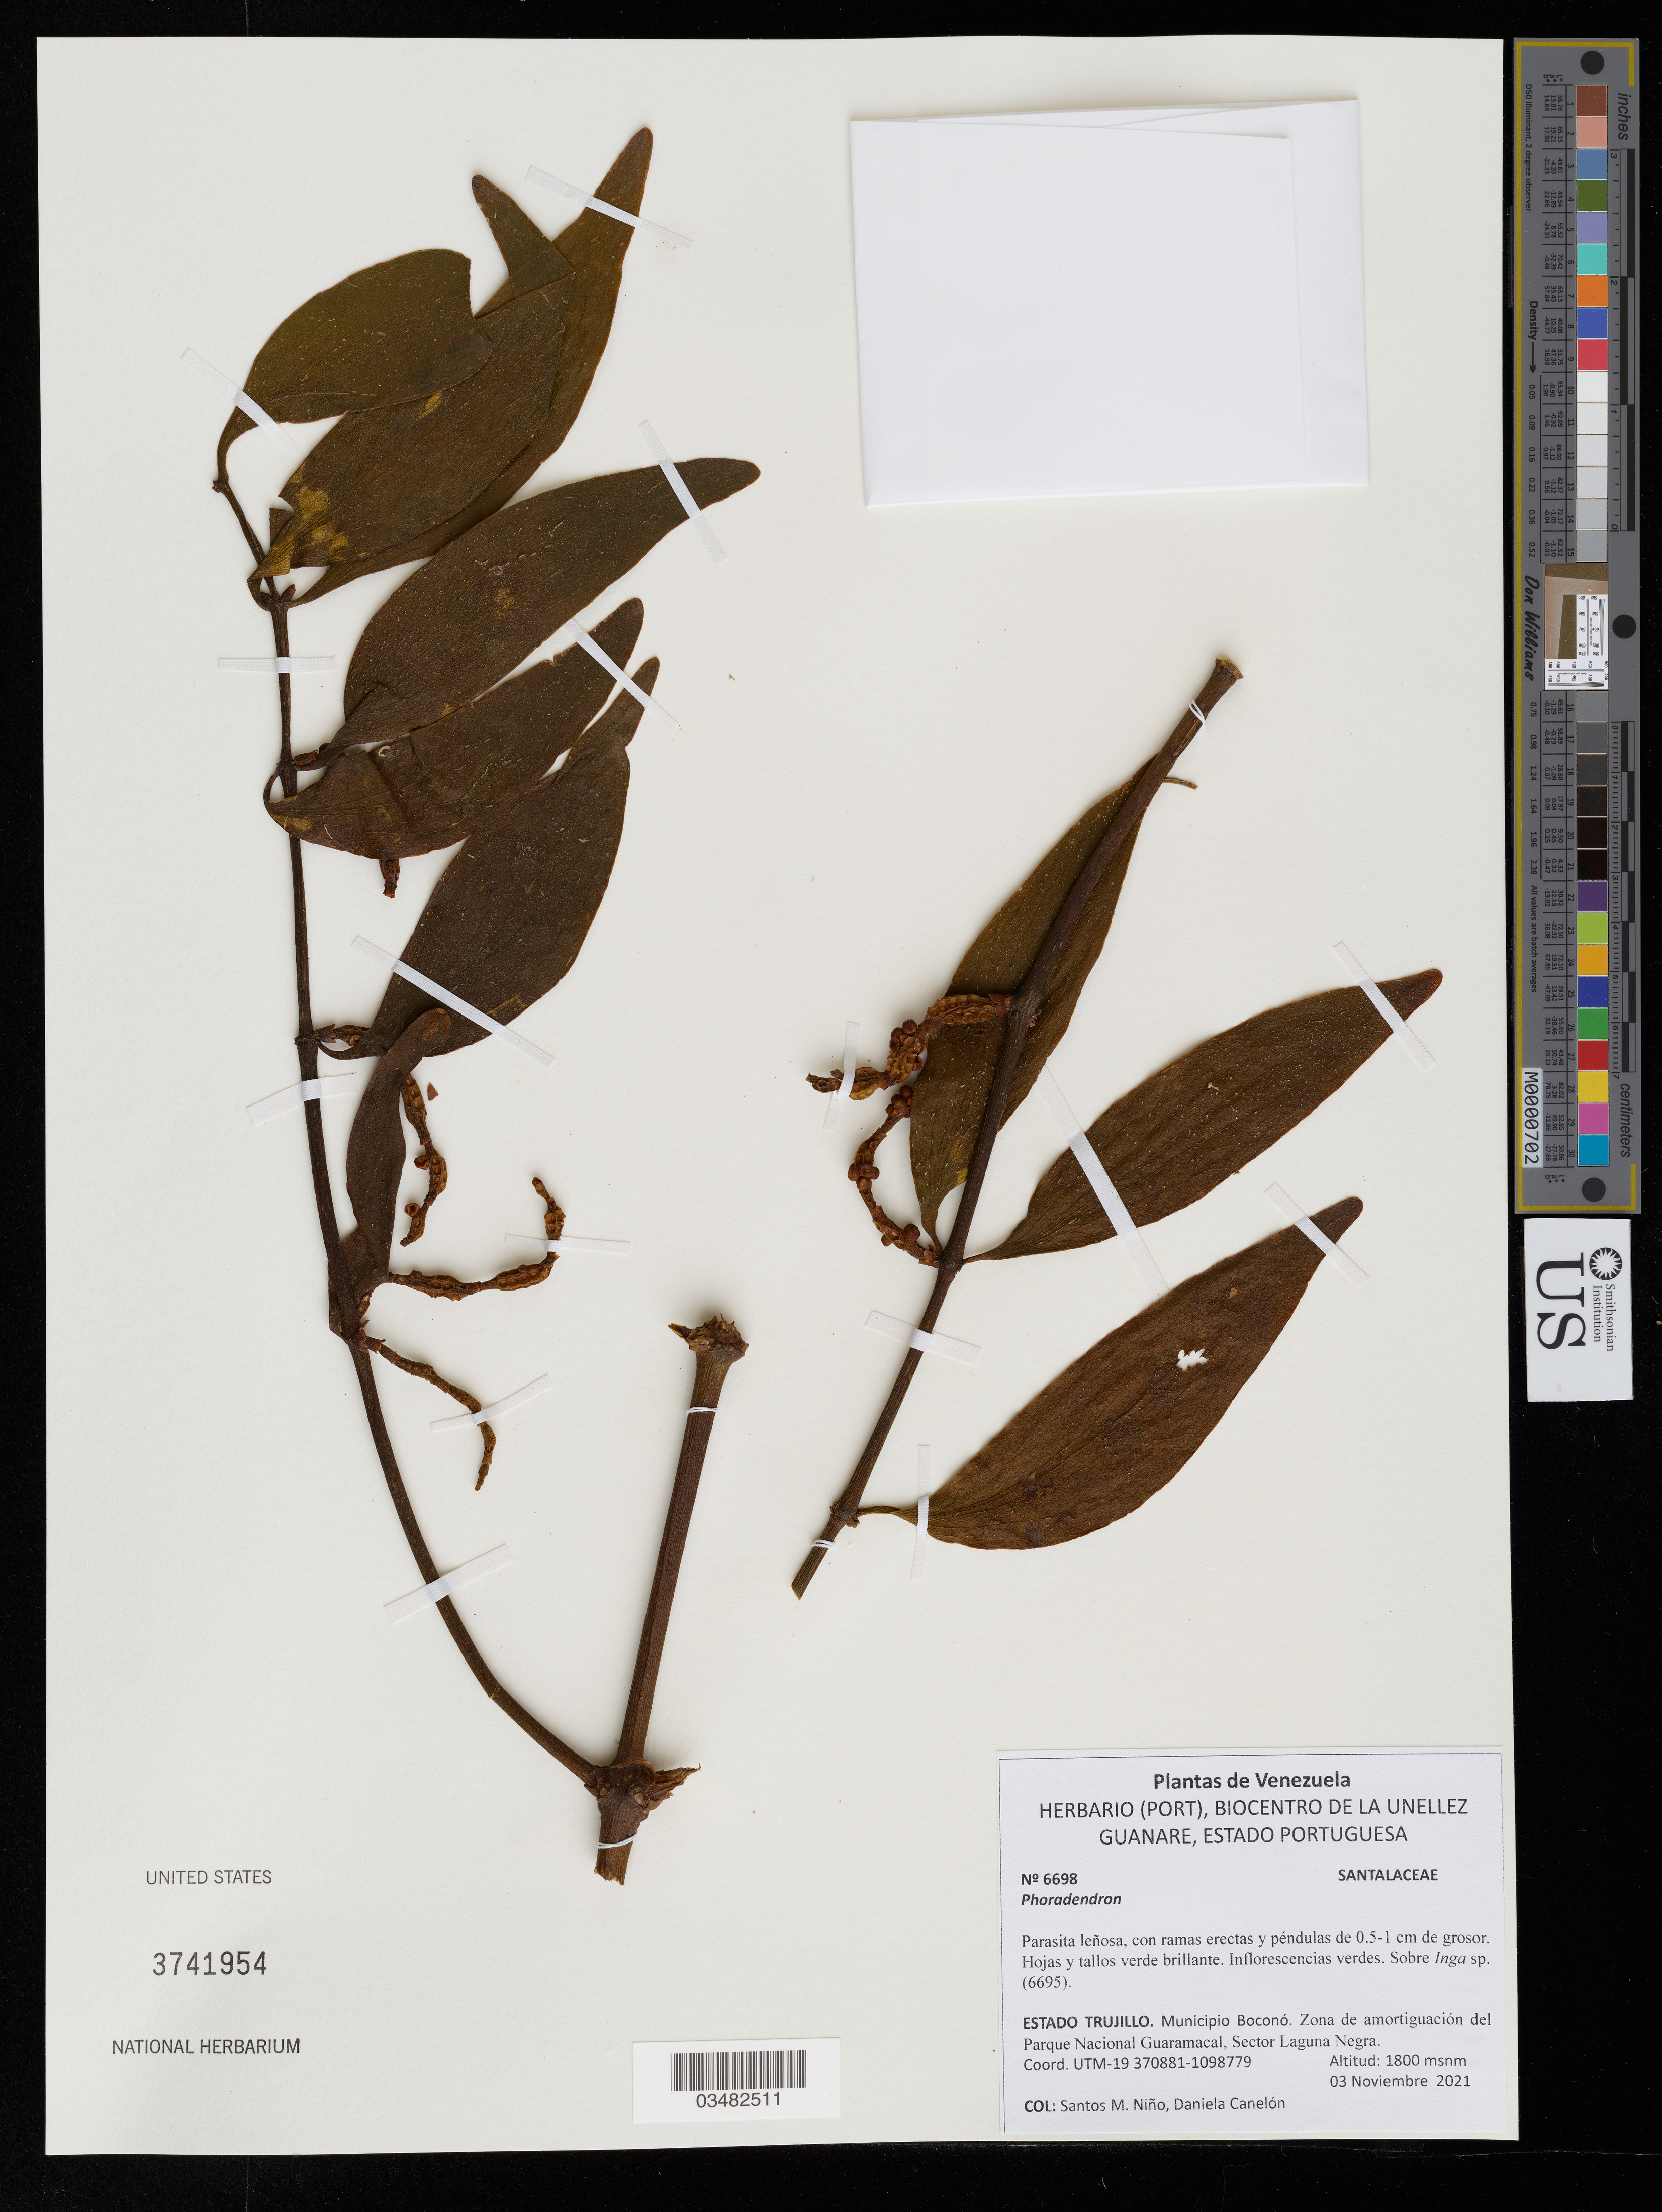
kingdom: Plantae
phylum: Tracheophyta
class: Magnoliopsida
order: Santalales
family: Viscaceae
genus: Phoradendron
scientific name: Phoradendron sp.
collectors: S. M. Niño & D. Canelón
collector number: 6698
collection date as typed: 03 Noviembre 2021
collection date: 2021-11-03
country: Venezuela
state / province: Trujillo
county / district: Boconó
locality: Zona de amortiguacion del Parque Nacional Guaramacal. Sector Laguna Negra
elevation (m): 1800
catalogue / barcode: US 3741954